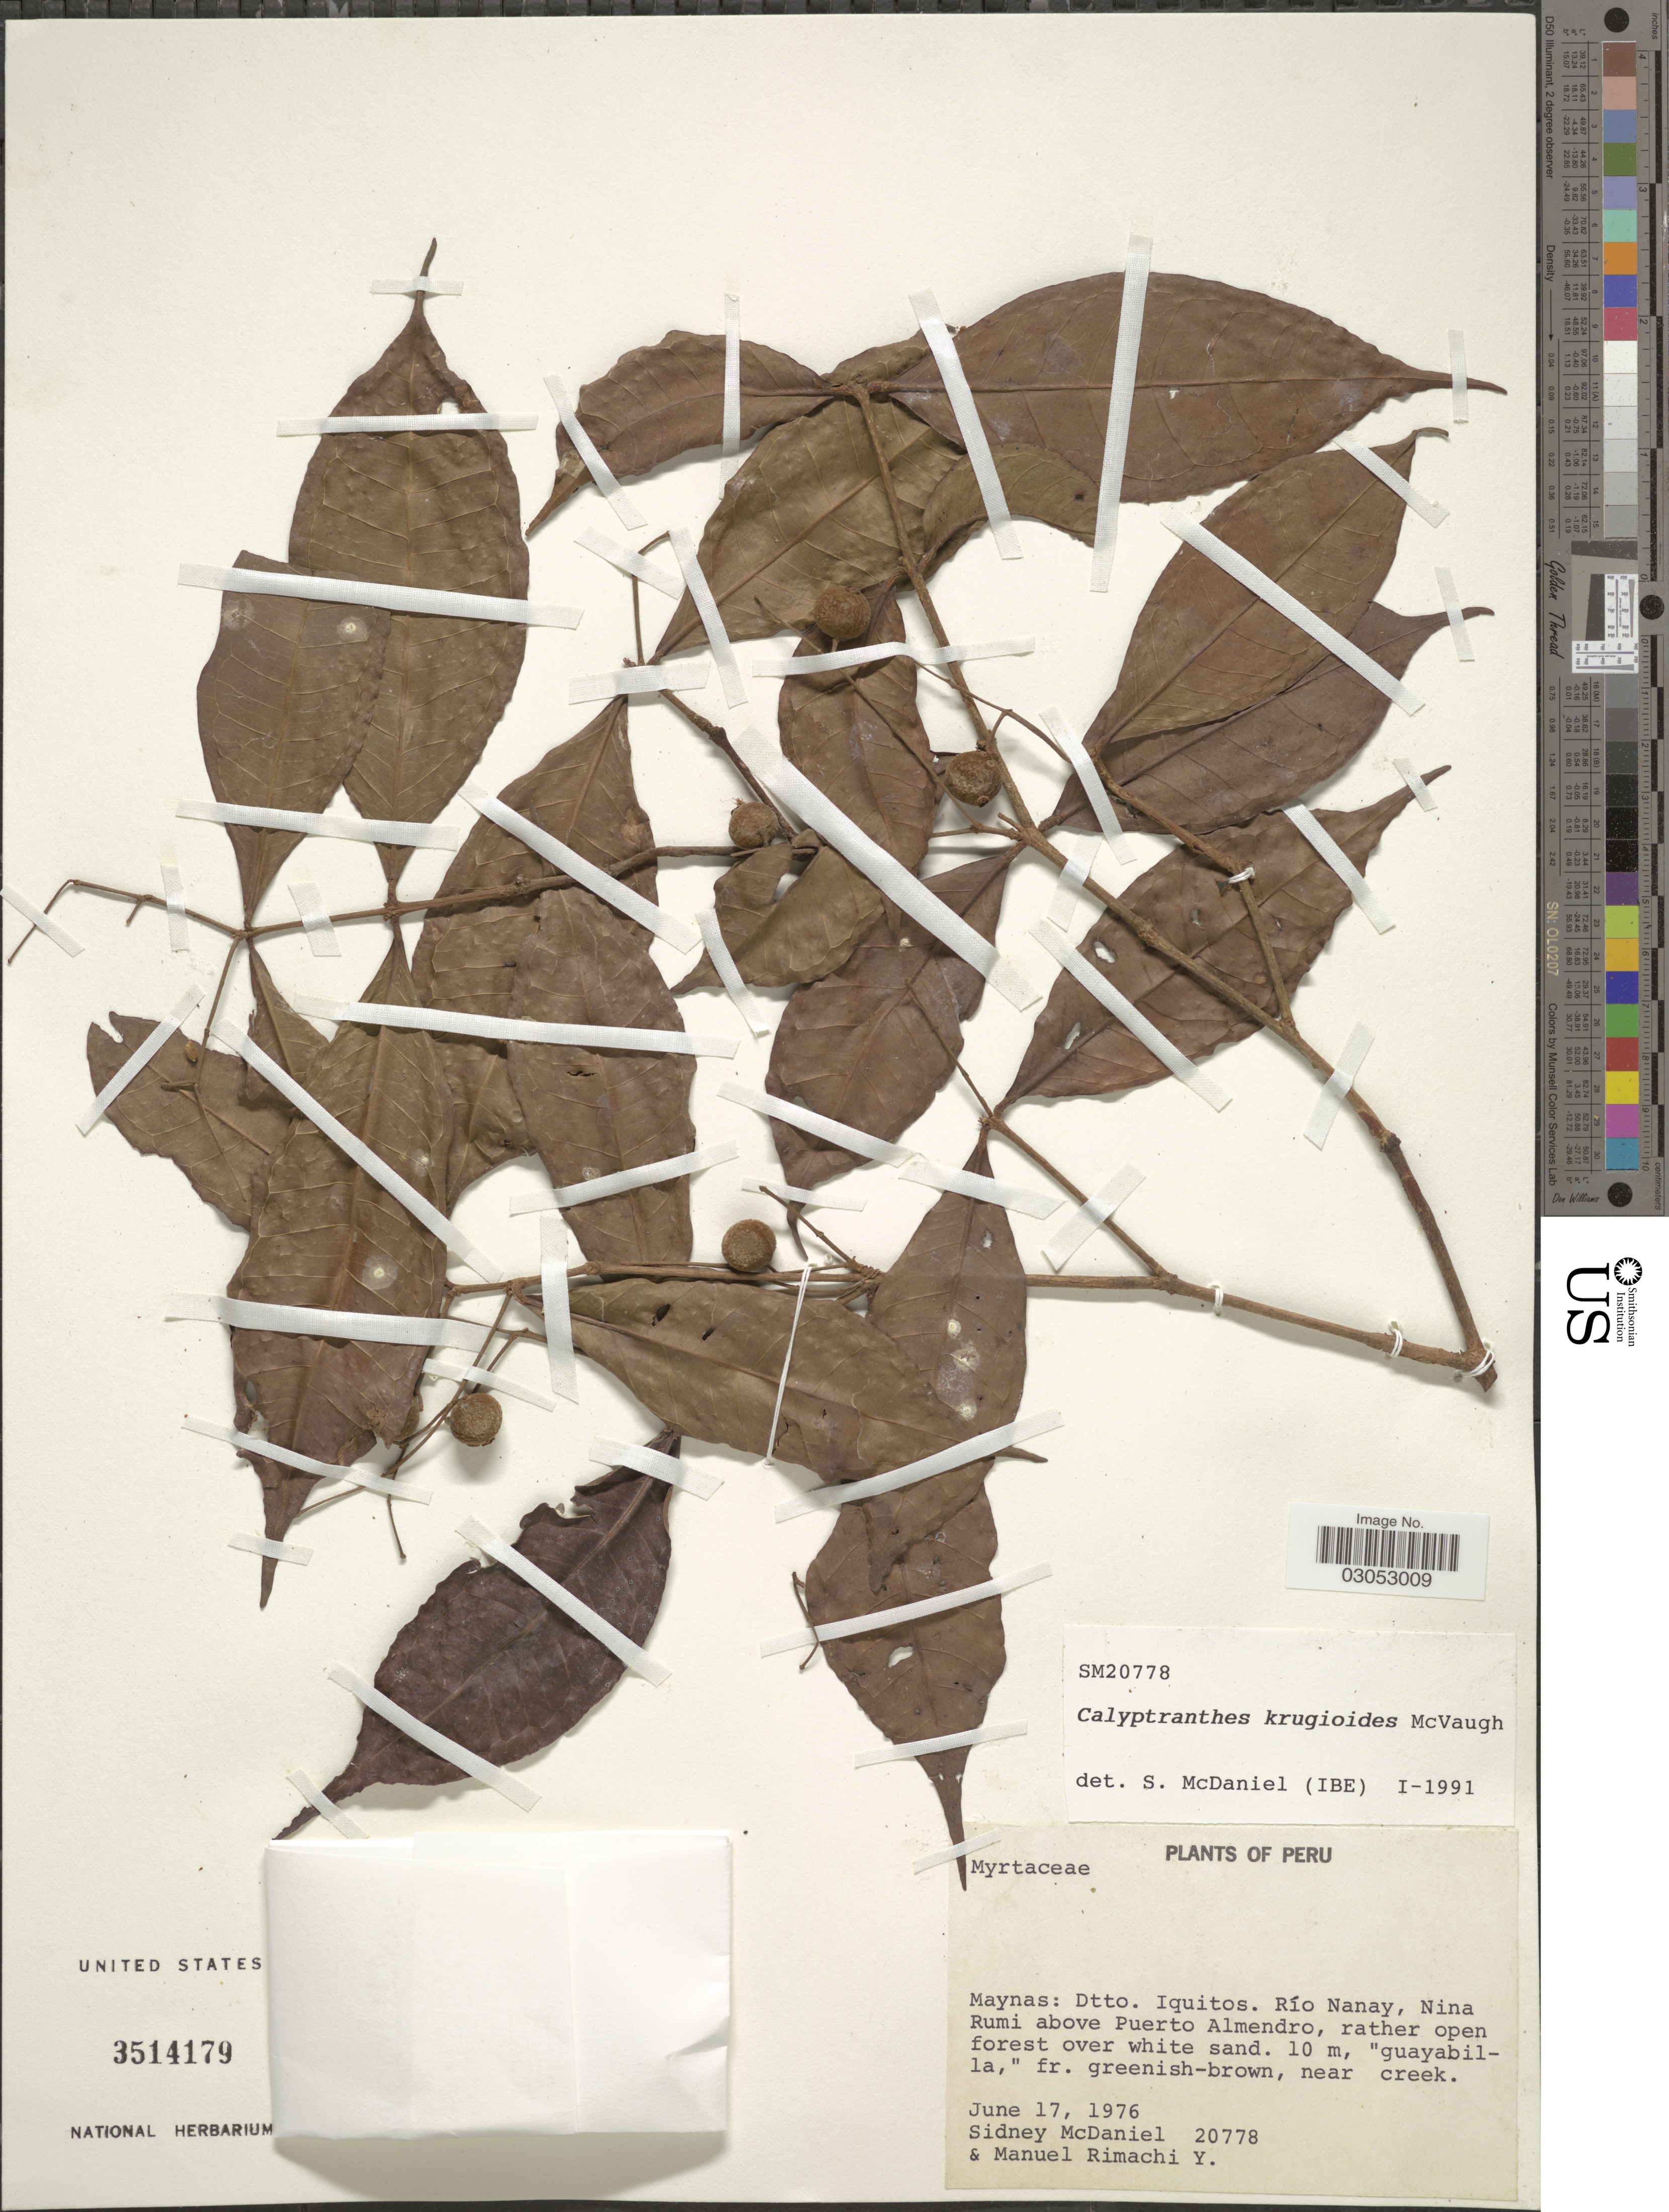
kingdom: Plantae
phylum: Tracheophyta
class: Magnoliopsida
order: Myrtales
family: Myrtaceae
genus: Myrcia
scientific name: Myrcia krugioides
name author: (McVaugh) A.R. Lourenço & E. Lucas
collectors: S. McDaniel & M. Rimachi Y.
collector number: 20778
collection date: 1976-06-17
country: Peru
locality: Maynas. Dtto. Iquitos. Río Nanay, Nina Rumi above Puerto Almendro.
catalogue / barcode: US 3514179